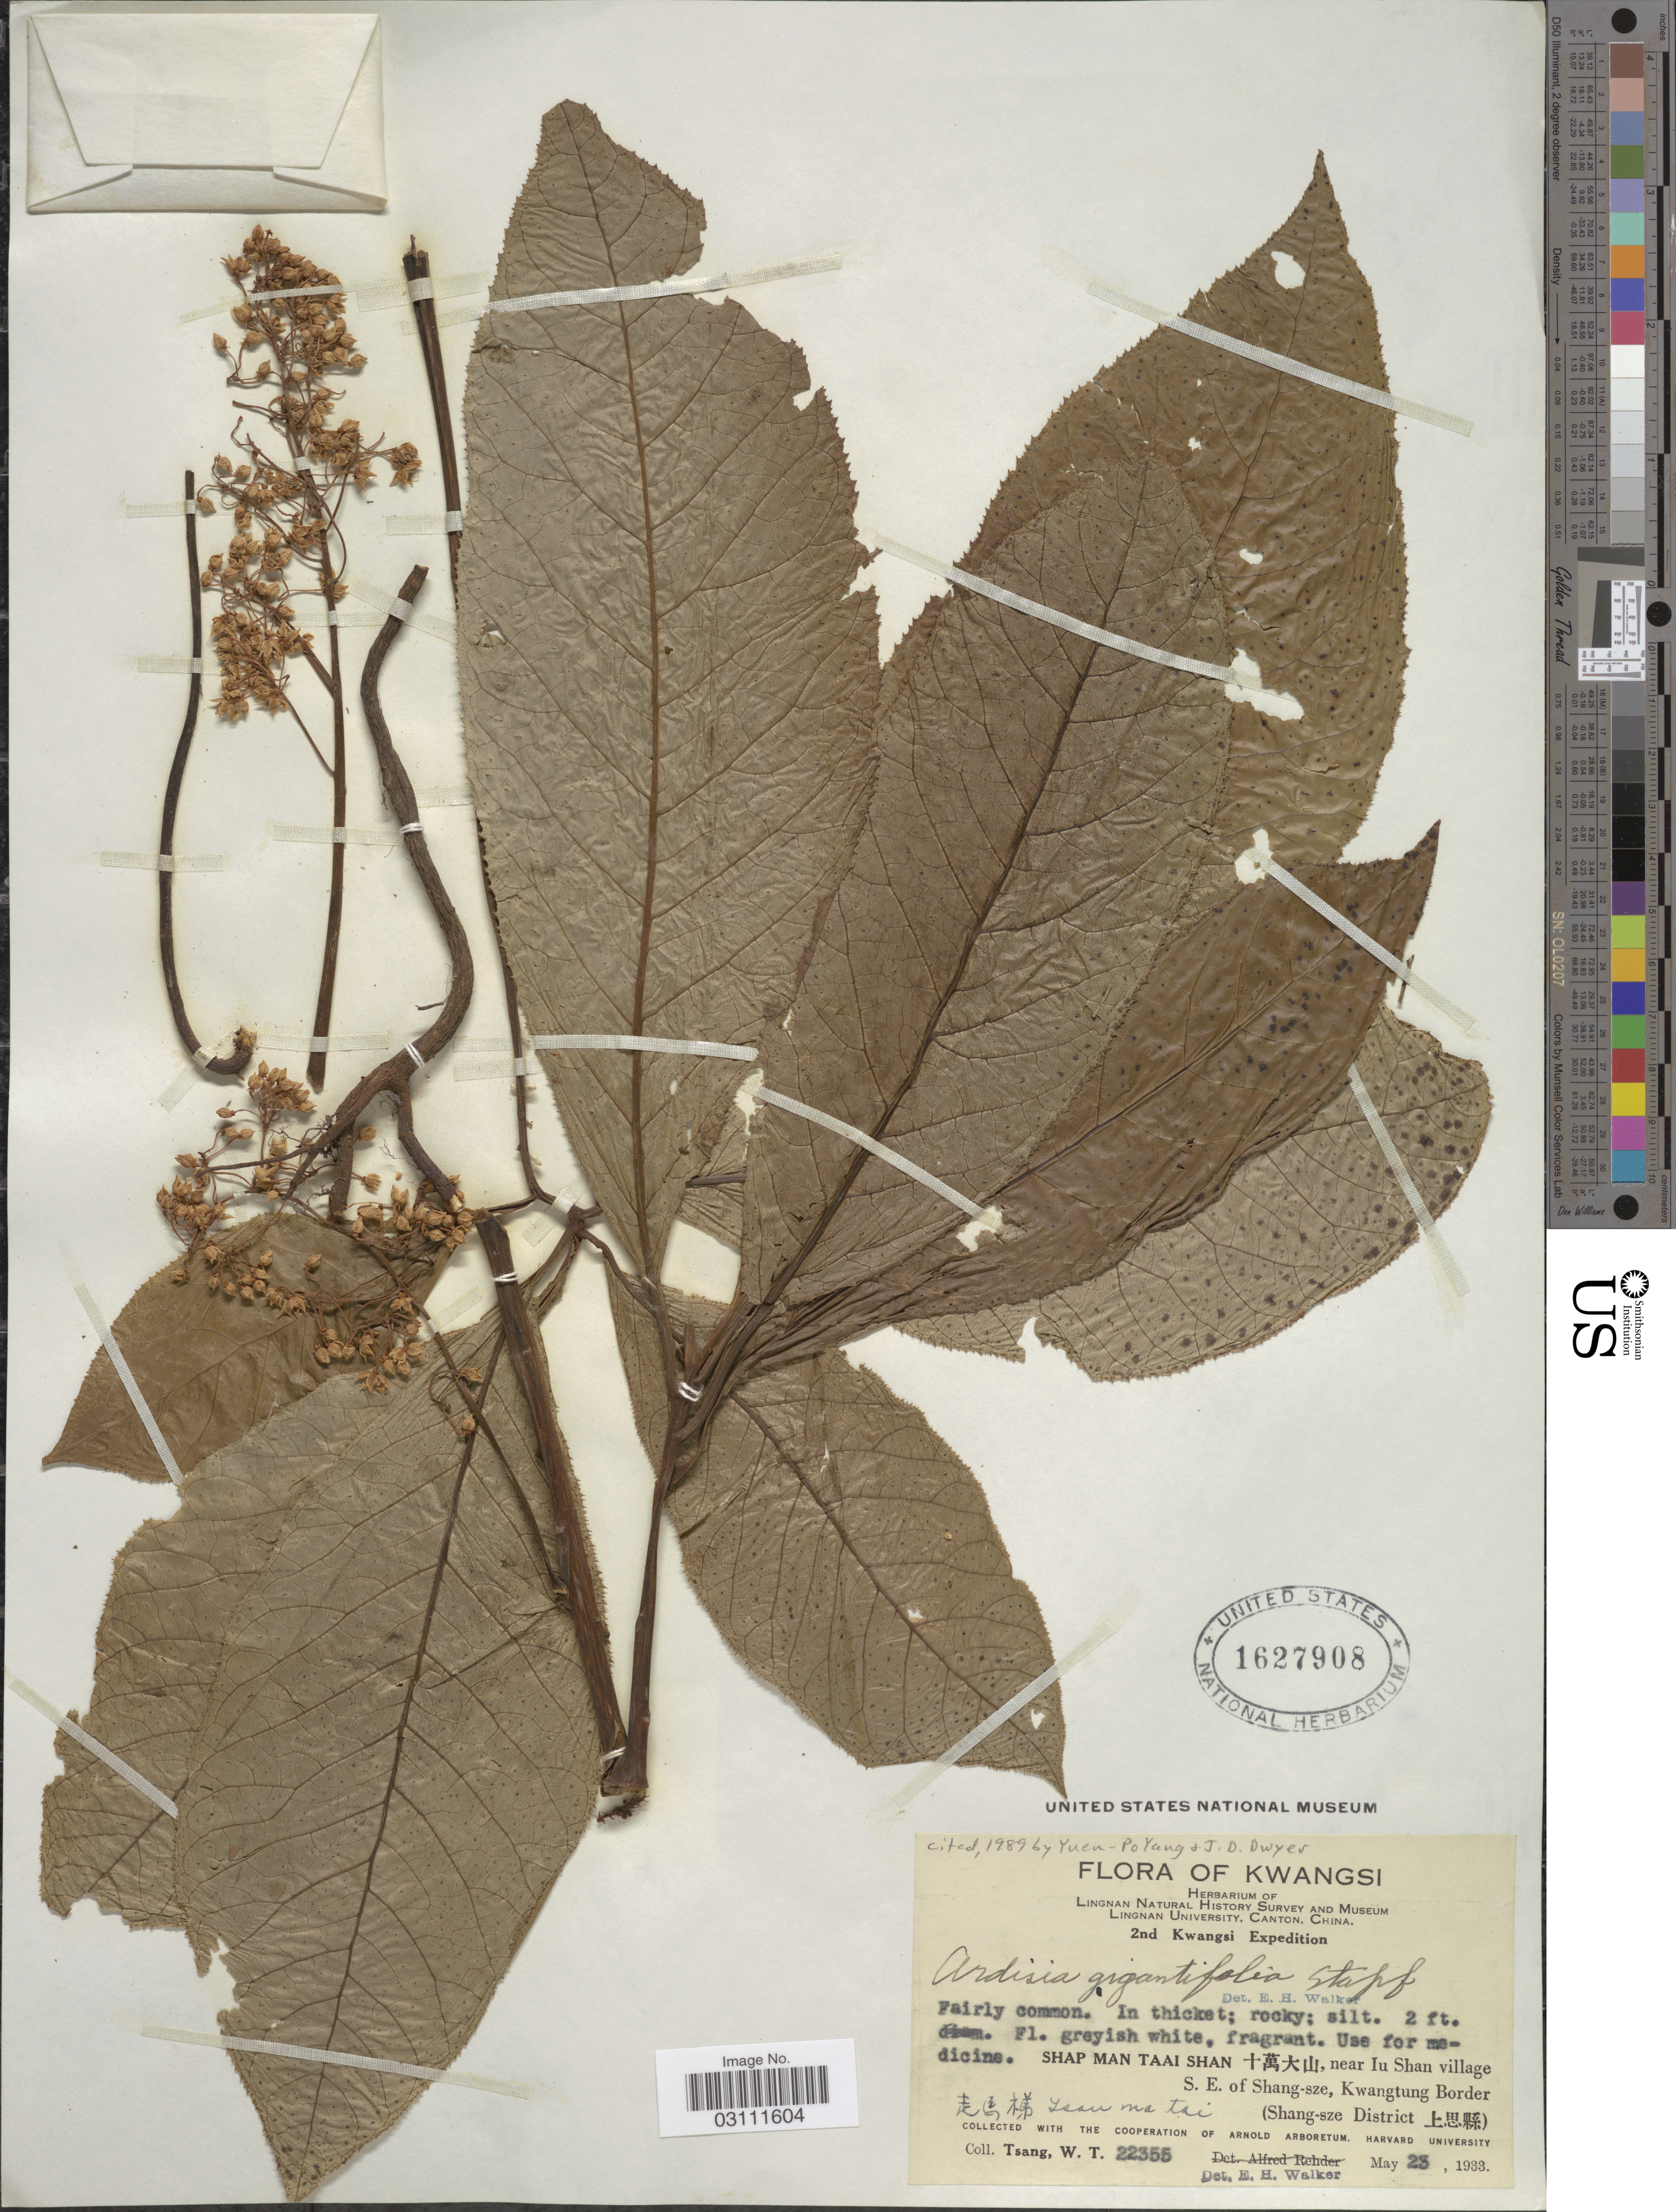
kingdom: Plantae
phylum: Tracheophyta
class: Magnoliopsida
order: Ericales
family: Primulaceae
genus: Ardisia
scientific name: Ardisia gigantifolia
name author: Stapf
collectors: W. T. Tsang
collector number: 22355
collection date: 1933-05-23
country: China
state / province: Guangxi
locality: Shap Man Taai Shan, near Iu Shan village, S.E. of Shang-sze, Kwangtung Border (Shang-sze District), Tsan ma tai.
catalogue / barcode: US 1627908